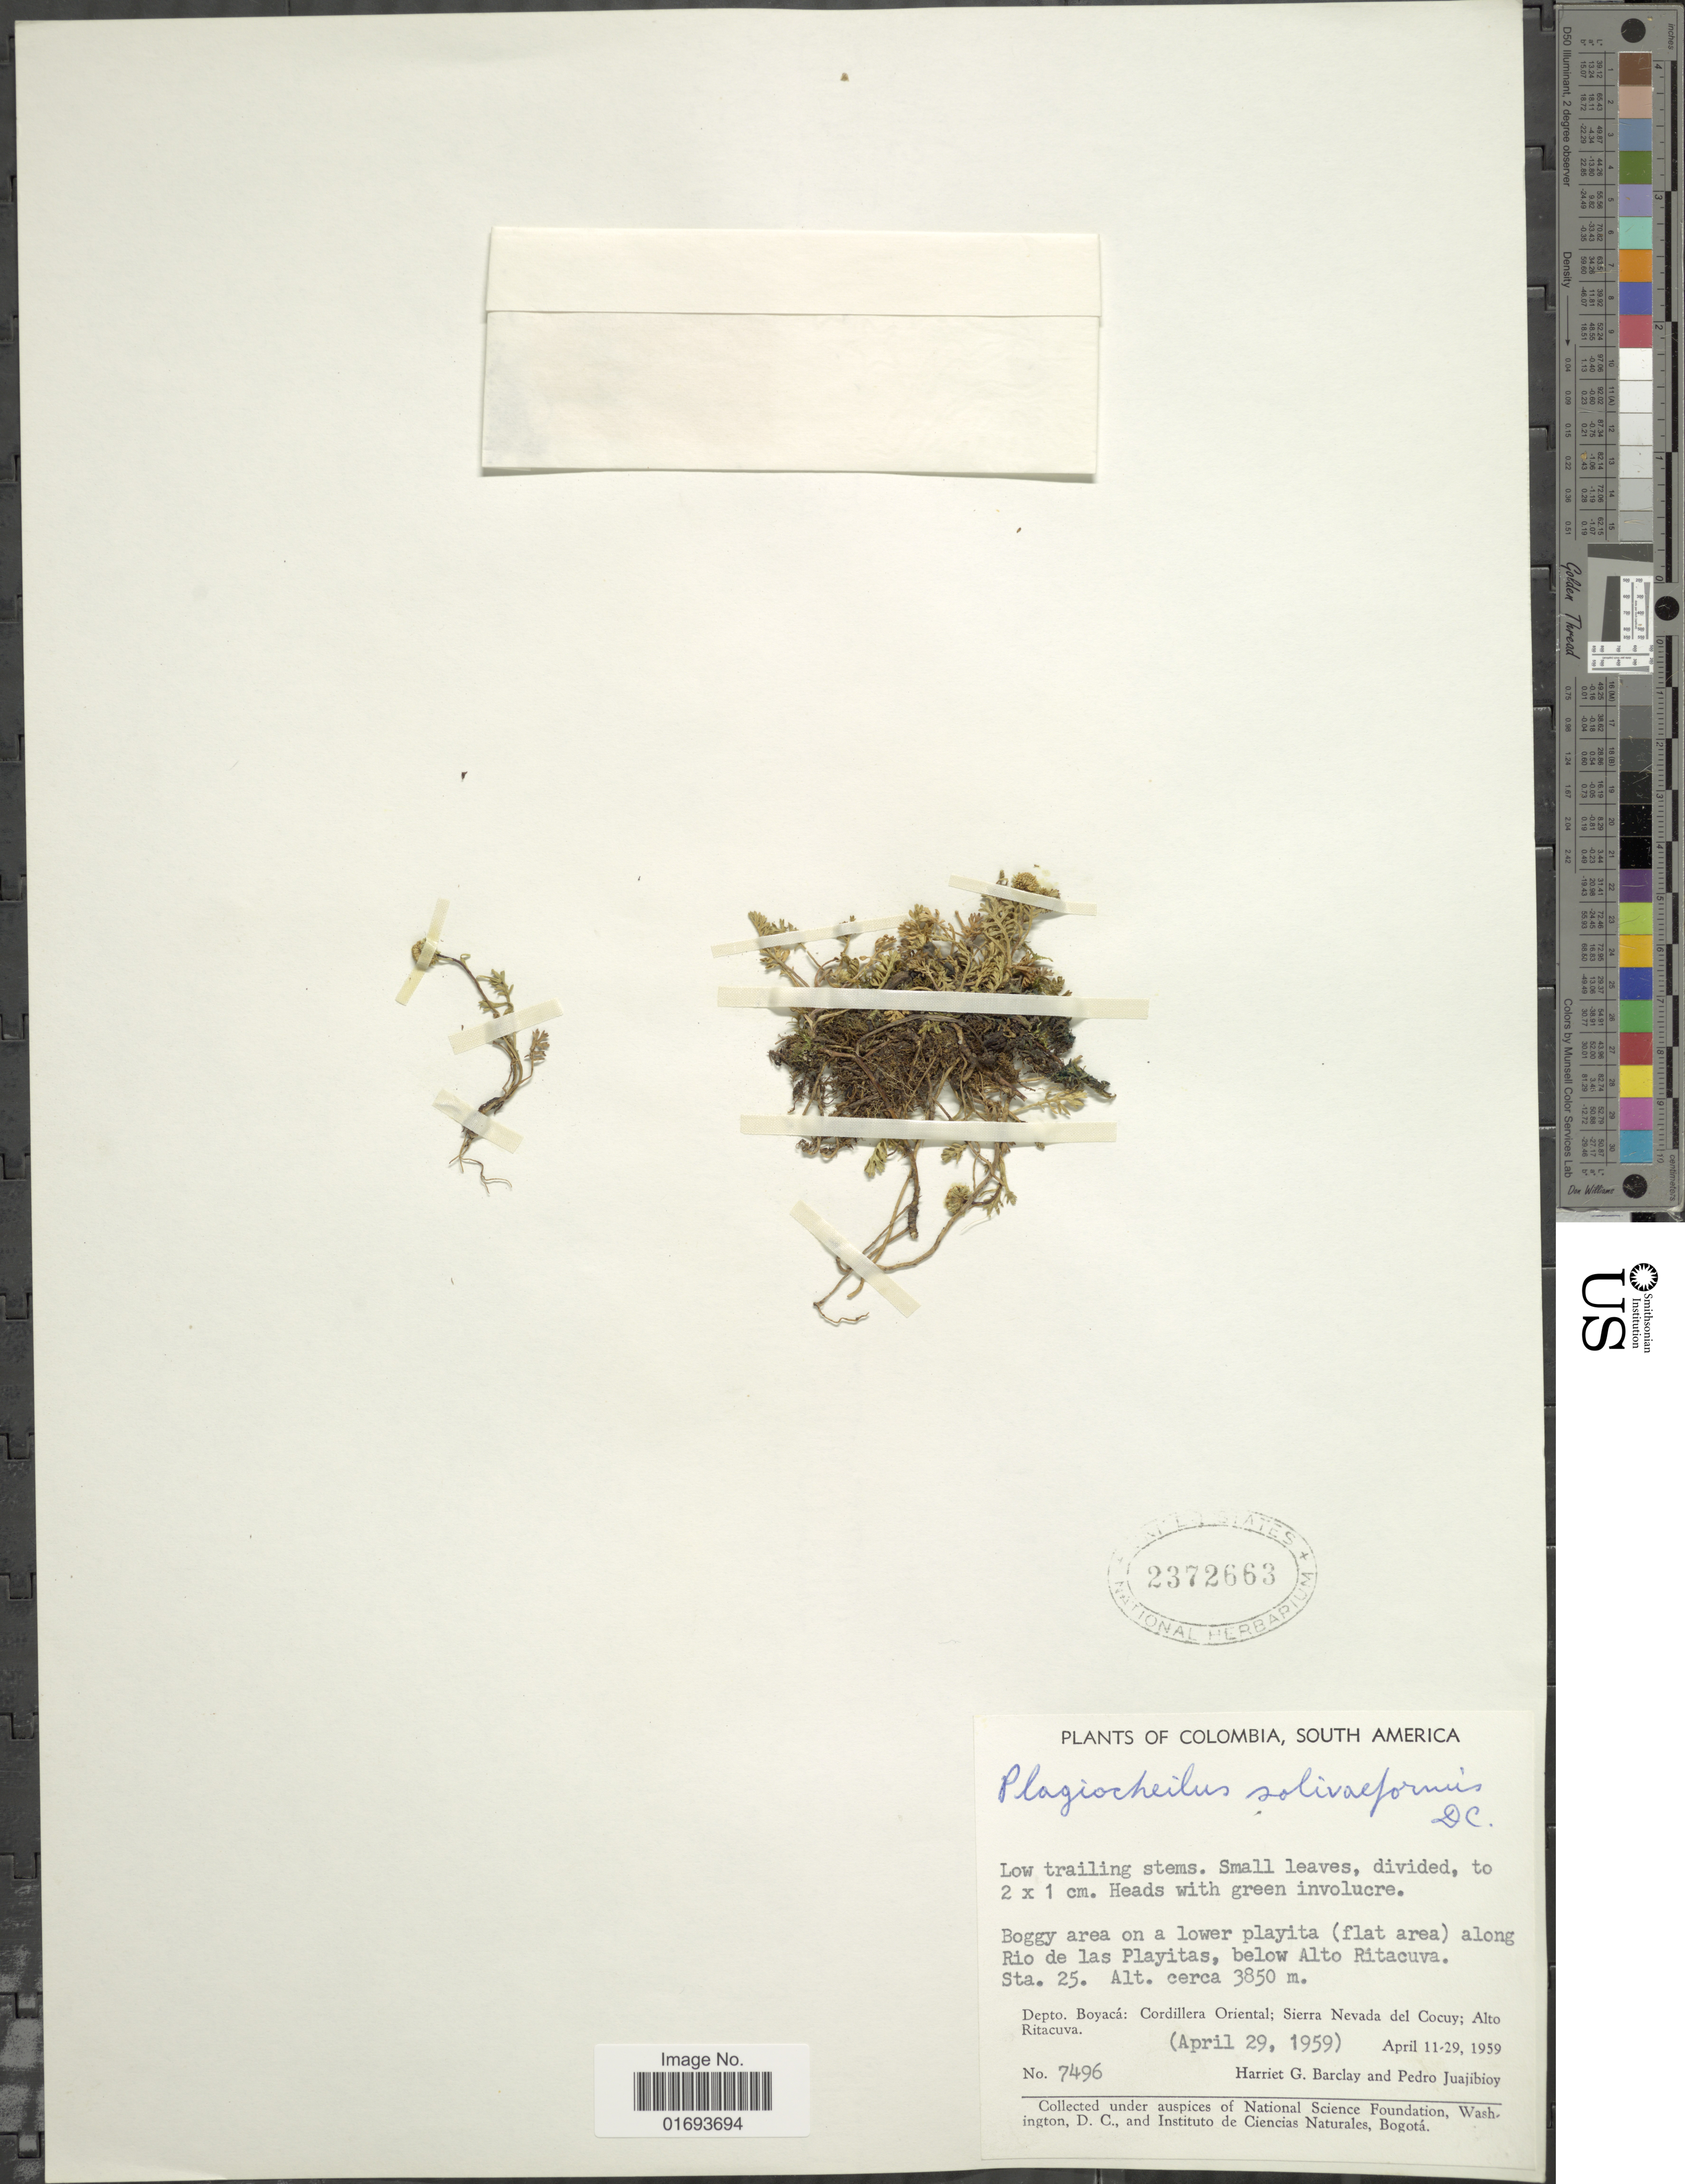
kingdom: Plantae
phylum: Tracheophyta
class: Magnoliopsida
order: Asterales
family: Asteraceae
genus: Plagiocheilus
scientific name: Plagiocheilus solivaeformis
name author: DC.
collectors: H. G. Barclay & P. Juaijibioy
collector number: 7496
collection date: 1959-04-11/1959-04-29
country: Colombia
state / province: Boyacá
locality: Depto. Boyacá: Cordillera Oriental; Sierra Nevada del Cocuy; Alto Ritacuva. Boggy area on a lower playita (flat area) along Rio de las Playitas, below Alto Ritacuva. Sta. 25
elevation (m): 3850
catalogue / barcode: US 2372663